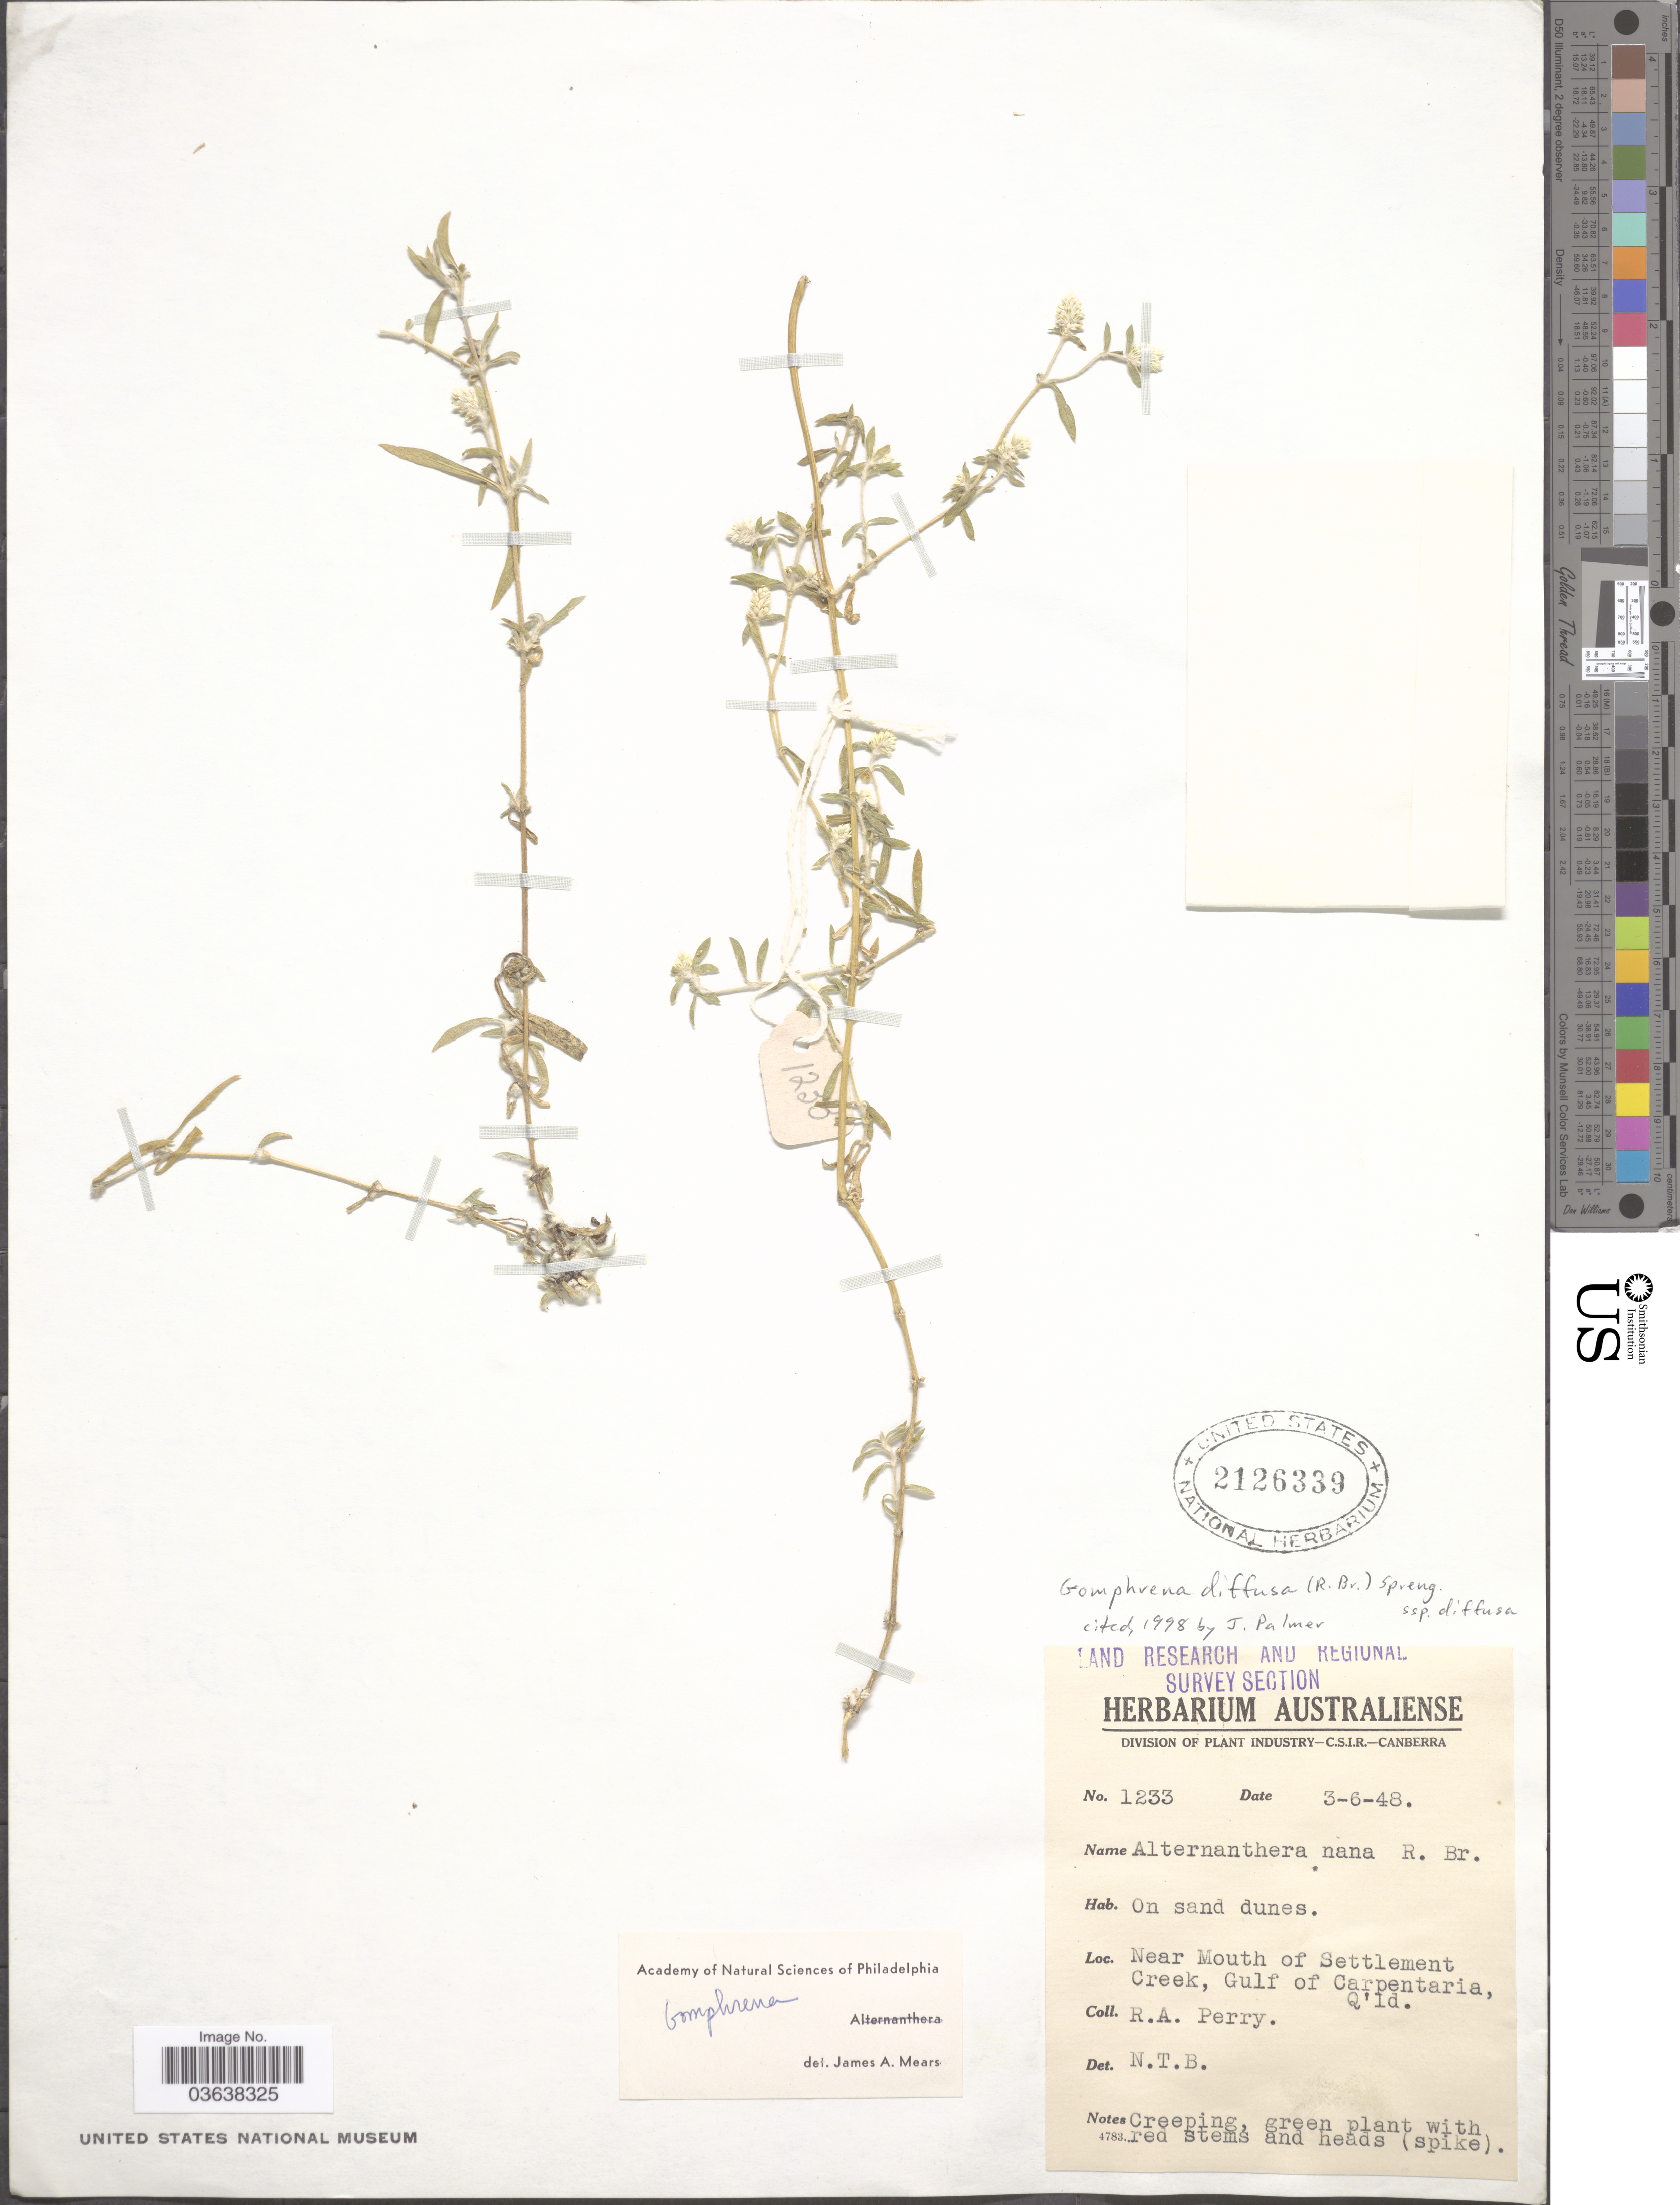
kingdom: Plantae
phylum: Tracheophyta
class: Magnoliopsida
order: Caryophyllales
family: Amaranthaceae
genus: Gomphrena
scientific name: Gomphrena diffusa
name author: Spreng.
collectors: Perry, R. A.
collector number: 1233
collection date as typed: Transcribed d/m/y: 3/6/48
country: Australia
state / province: Queensland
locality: Near Mouth of Settlement Creek, Gulf of Carpentaria.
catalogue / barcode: US 2126339